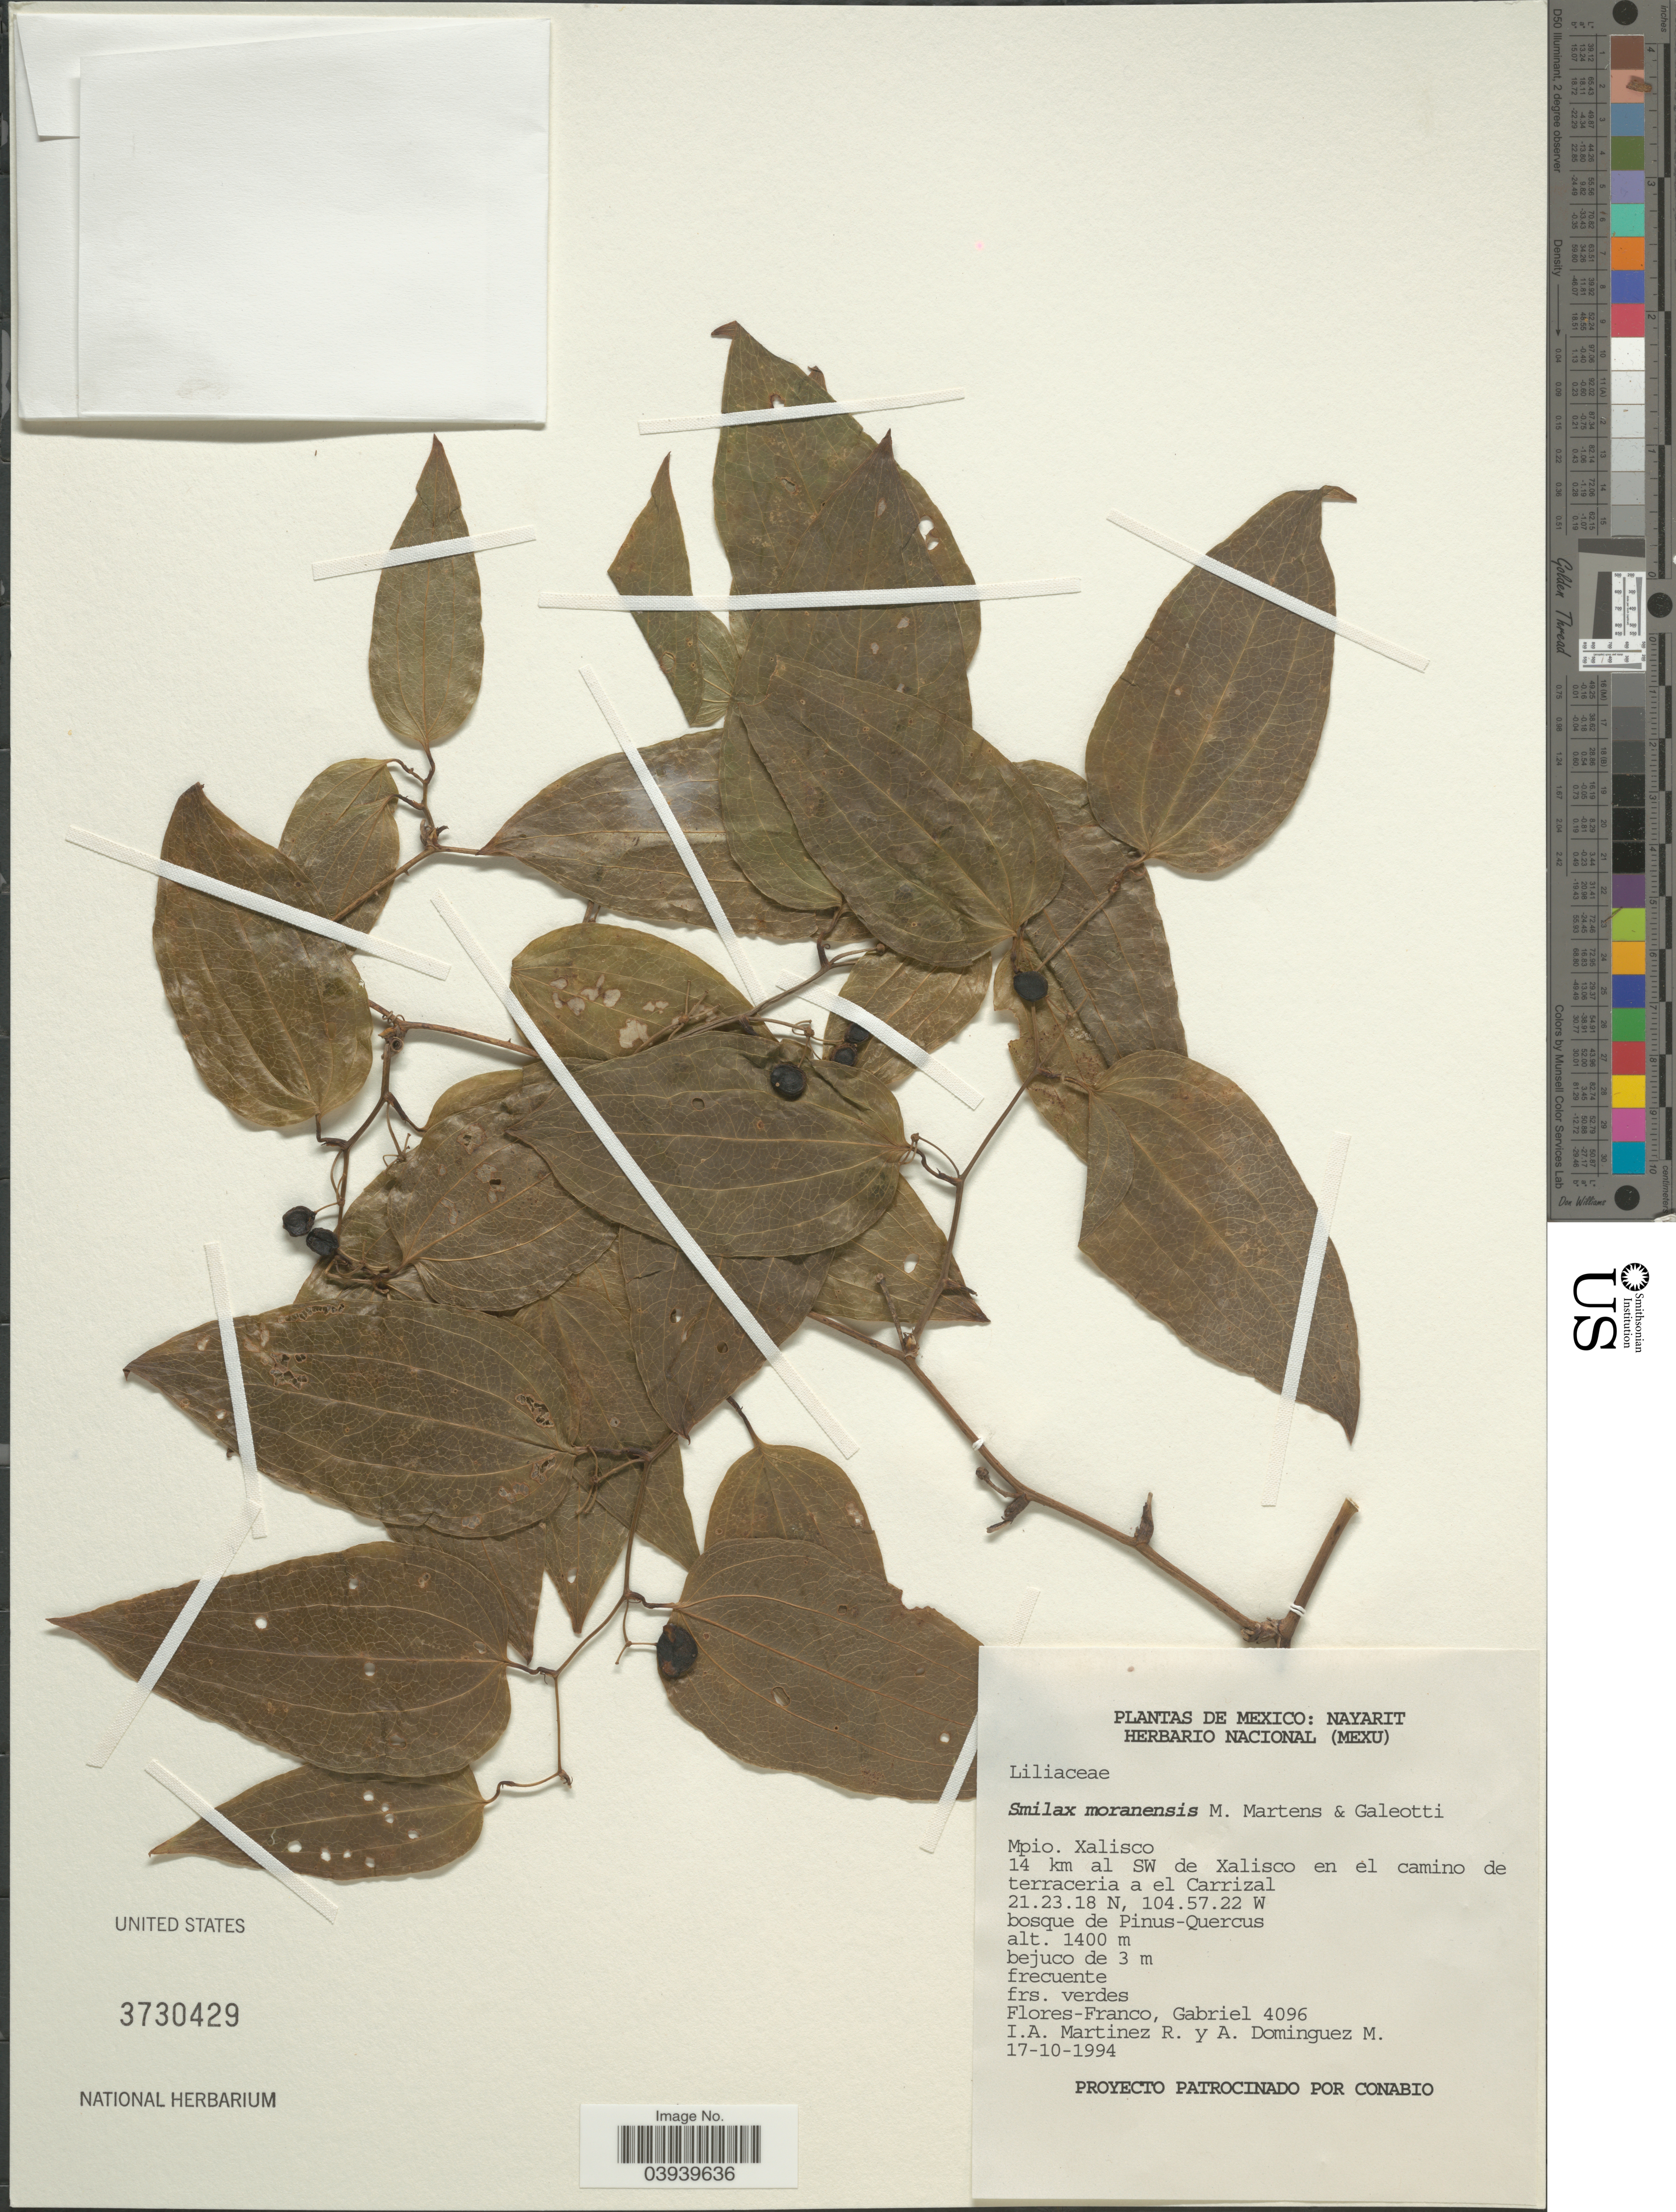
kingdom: Plantae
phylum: Tracheophyta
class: Liliopsida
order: Liliales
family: Smilacaceae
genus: Smilax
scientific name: Smilax moranensis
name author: M. Martens & Galeotti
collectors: G. Flores F., I. A. Martinez R. & A. Dominguez M.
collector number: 4096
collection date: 1994-10-17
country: Mexico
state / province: Nayarit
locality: Mpio. Xalisco. 14 km al SW de Xalisco en el camino de terraceria a el Carrizal.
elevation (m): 1400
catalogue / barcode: US 3730429